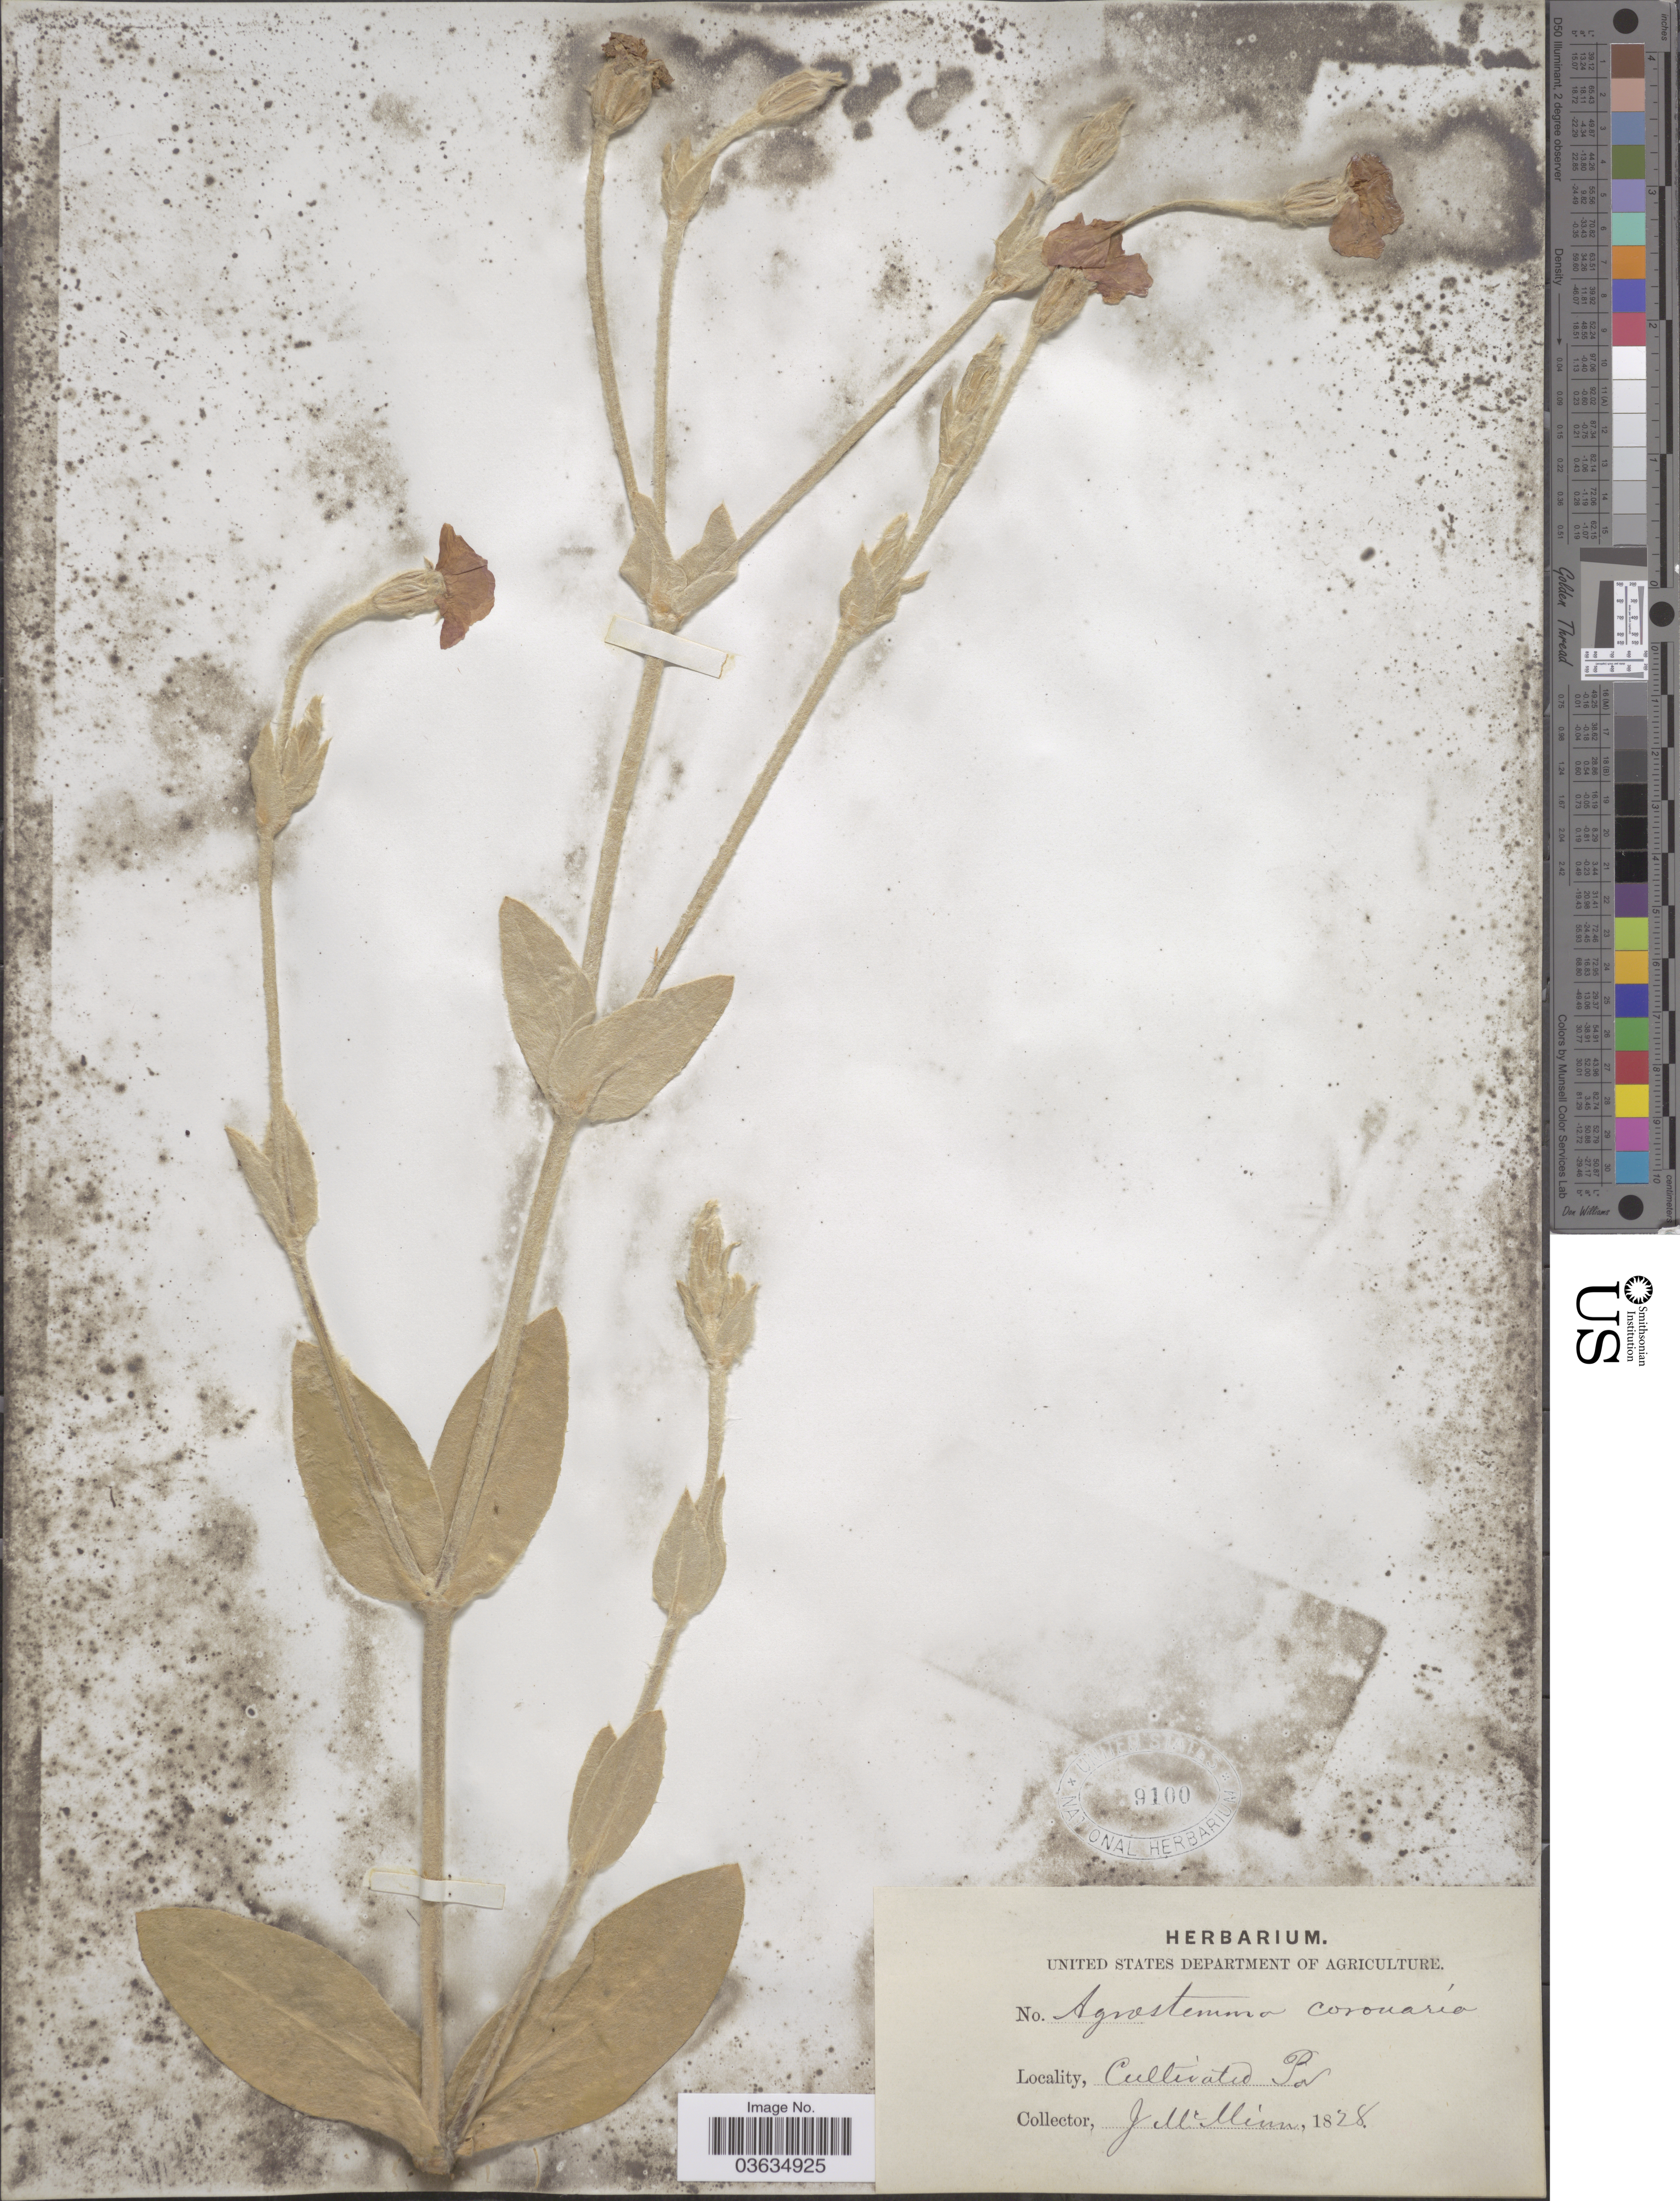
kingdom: Plantae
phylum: Tracheophyta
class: Magnoliopsida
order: Caryophyllales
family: Caryophyllaceae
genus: Silene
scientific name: Silene coronaria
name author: (L.) Clairv.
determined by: Strong, Mark T., (BOT), Smithsonian Institution - National Museum of Natural History (UNITED STATES)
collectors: J. McMinn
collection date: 1828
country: United States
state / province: Pennsylvania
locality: Cultivated Pa.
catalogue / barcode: US 9100